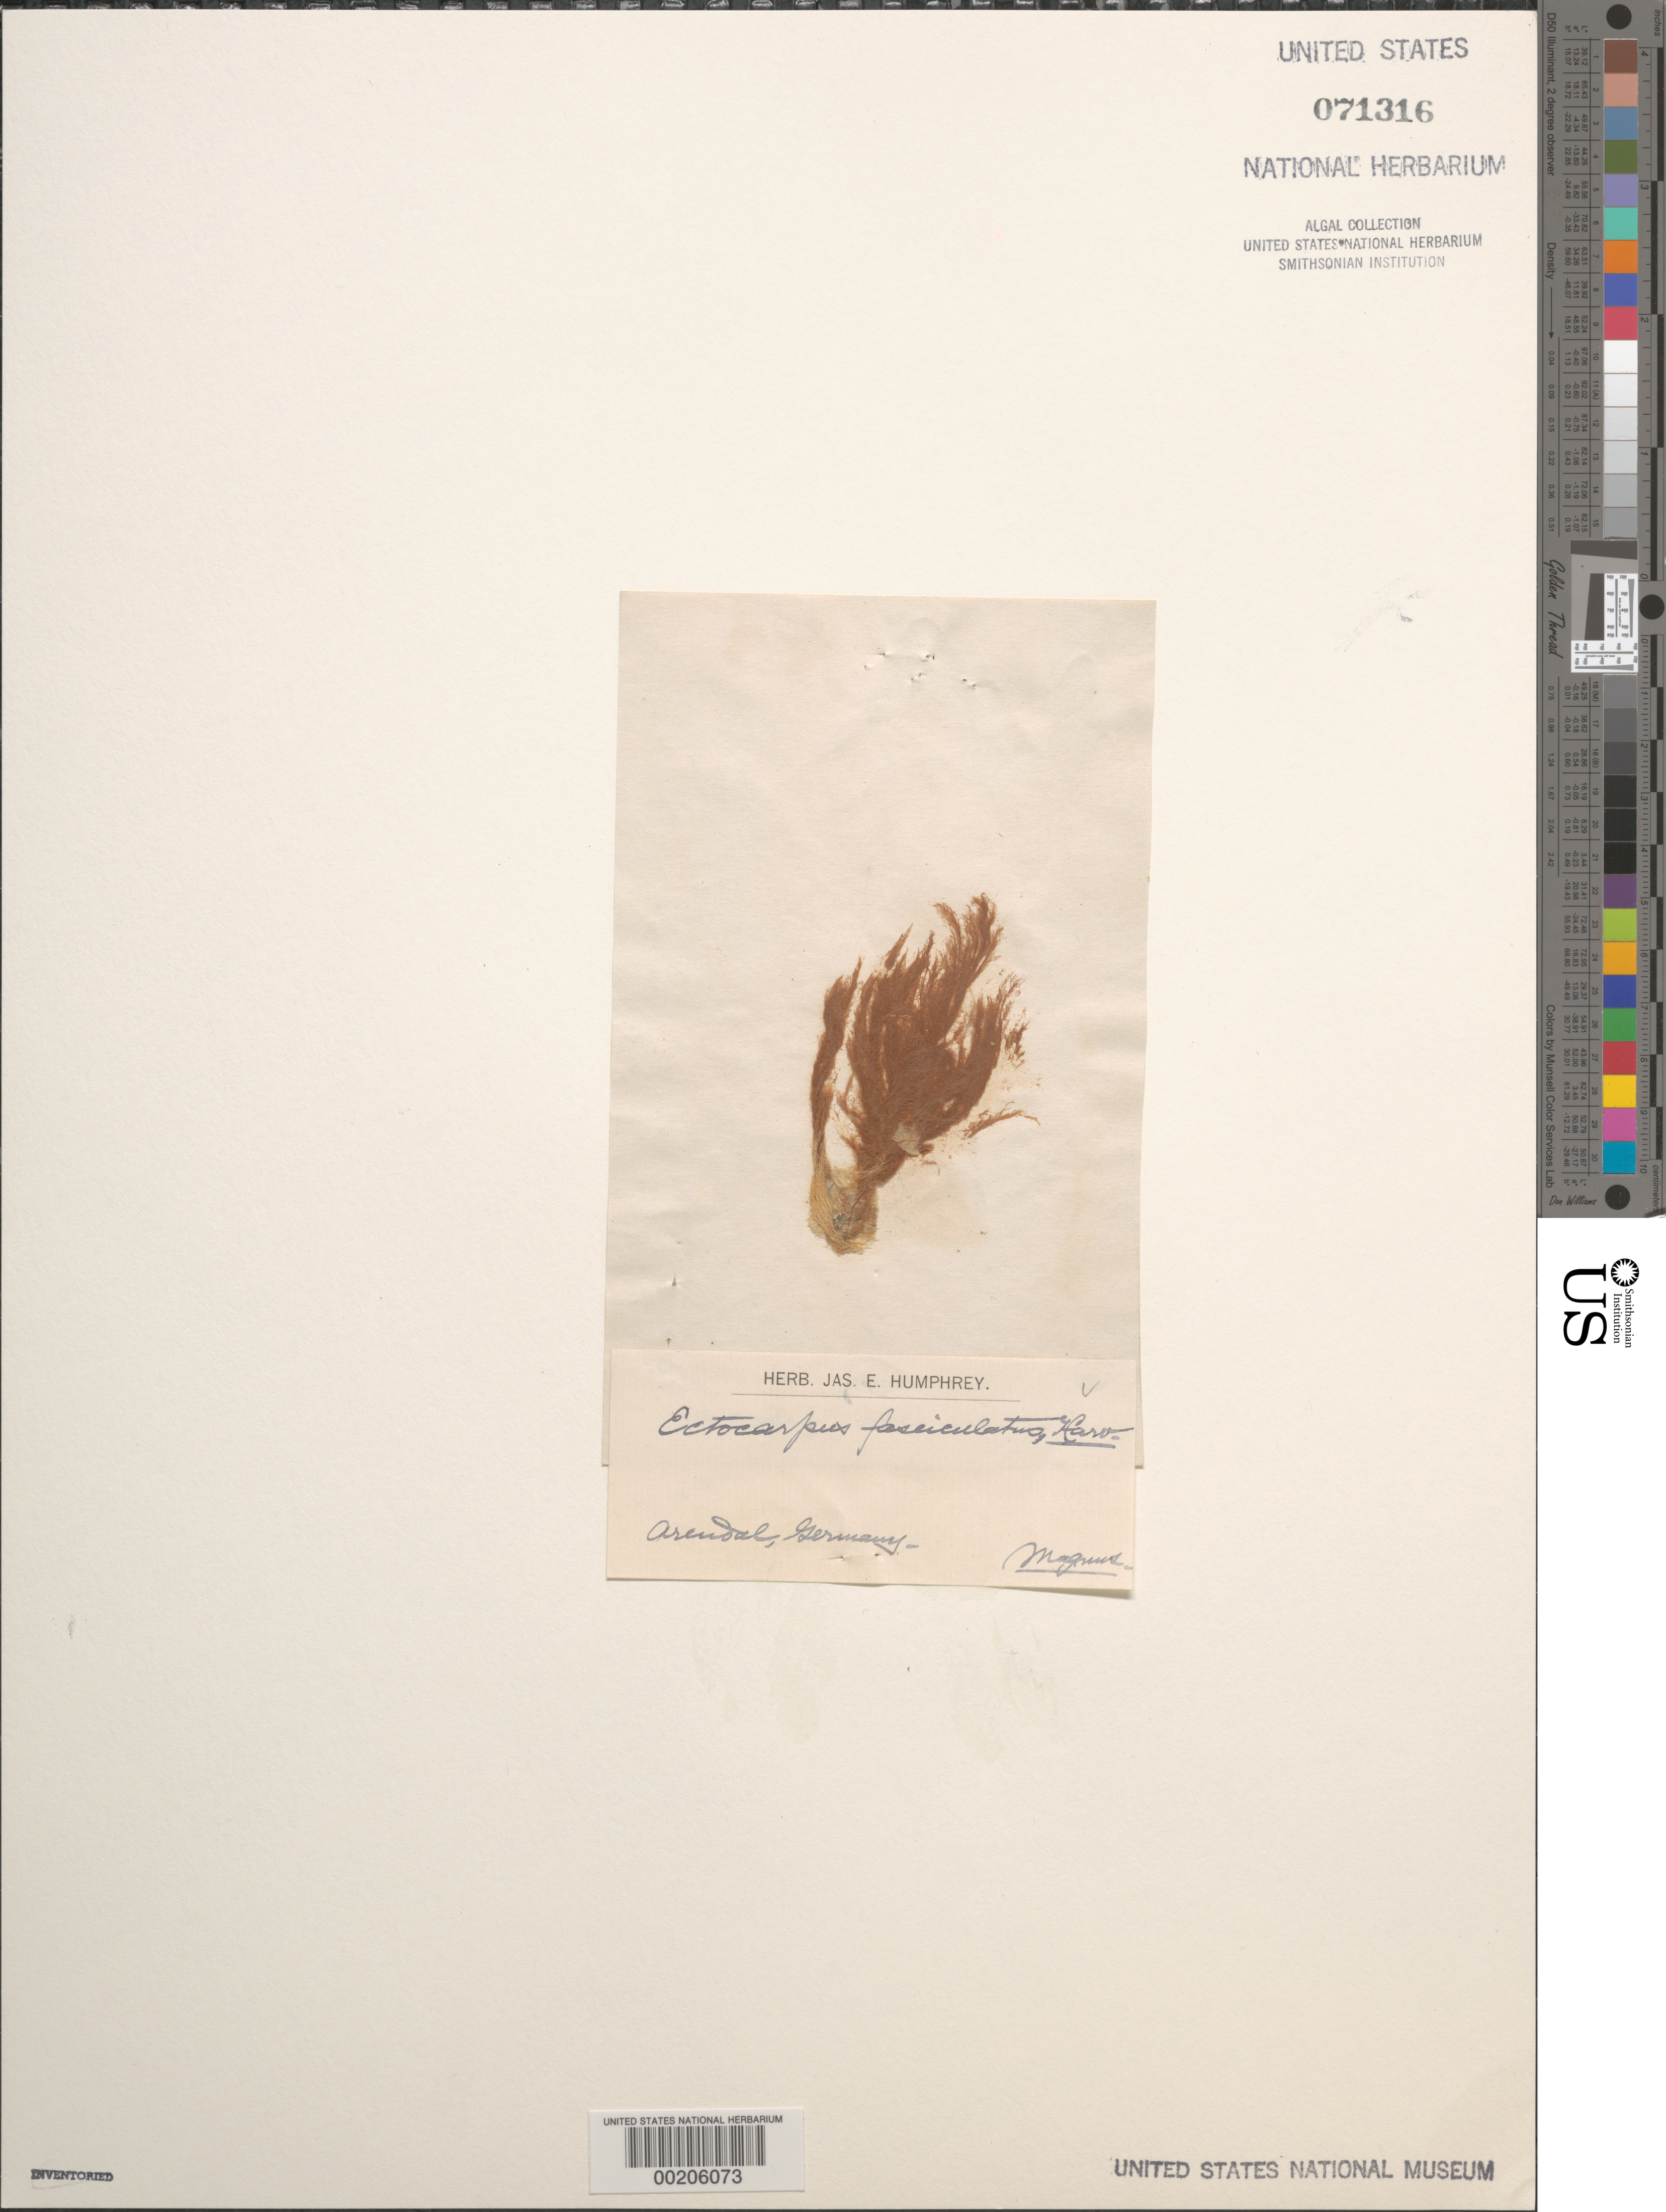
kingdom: Chromista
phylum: Ochrophyta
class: Phaeophyceae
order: Ectocarpales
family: Ectocarpaceae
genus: Ectocarpus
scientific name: Ectocarpus fasciculatus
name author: Harv.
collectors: P. W. Magnus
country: Norway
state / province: Aust-Agder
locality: Arendal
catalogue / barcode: US 71316